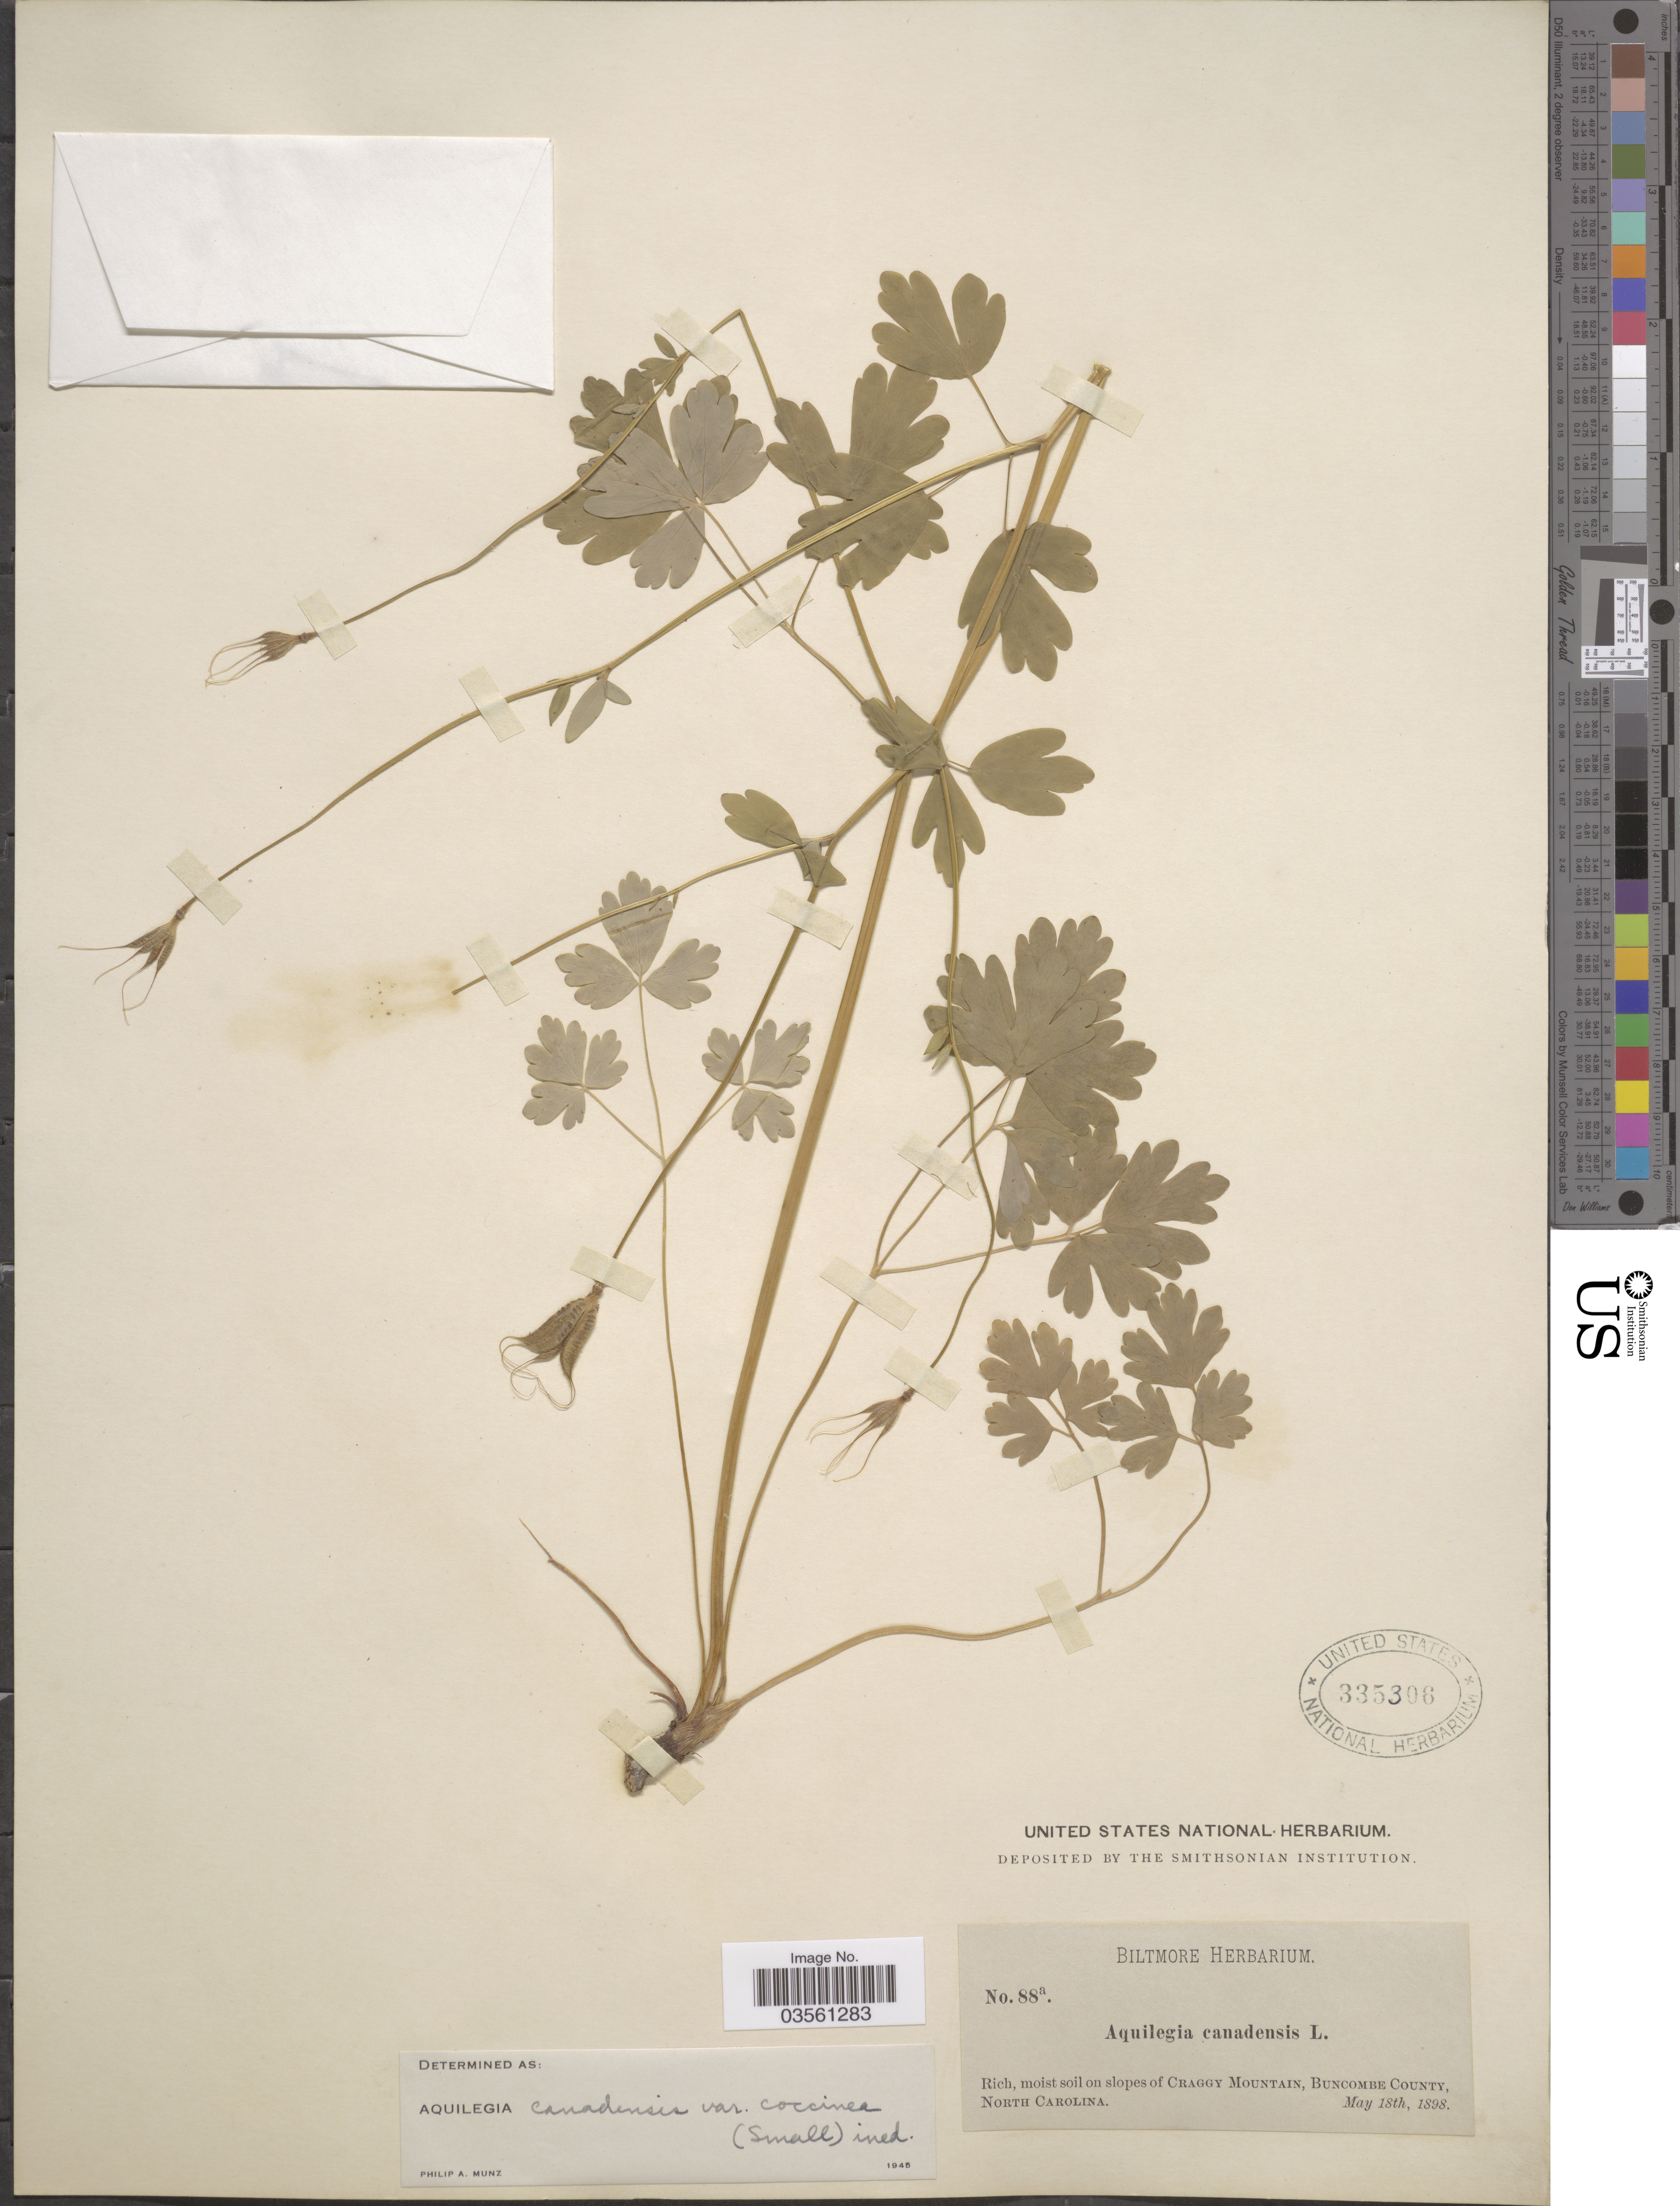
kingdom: Plantae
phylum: Tracheophyta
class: Magnoliopsida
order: Ranunculales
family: Ranunculaceae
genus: Aquilegia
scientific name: Aquilegia canadensis var. coccinea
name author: (Small) Munz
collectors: ex herb. Biltmore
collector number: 88a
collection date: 1898-05-18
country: United States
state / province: North Carolina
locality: Slopes of Craggy Mountain, Buncombe County.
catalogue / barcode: US 335306